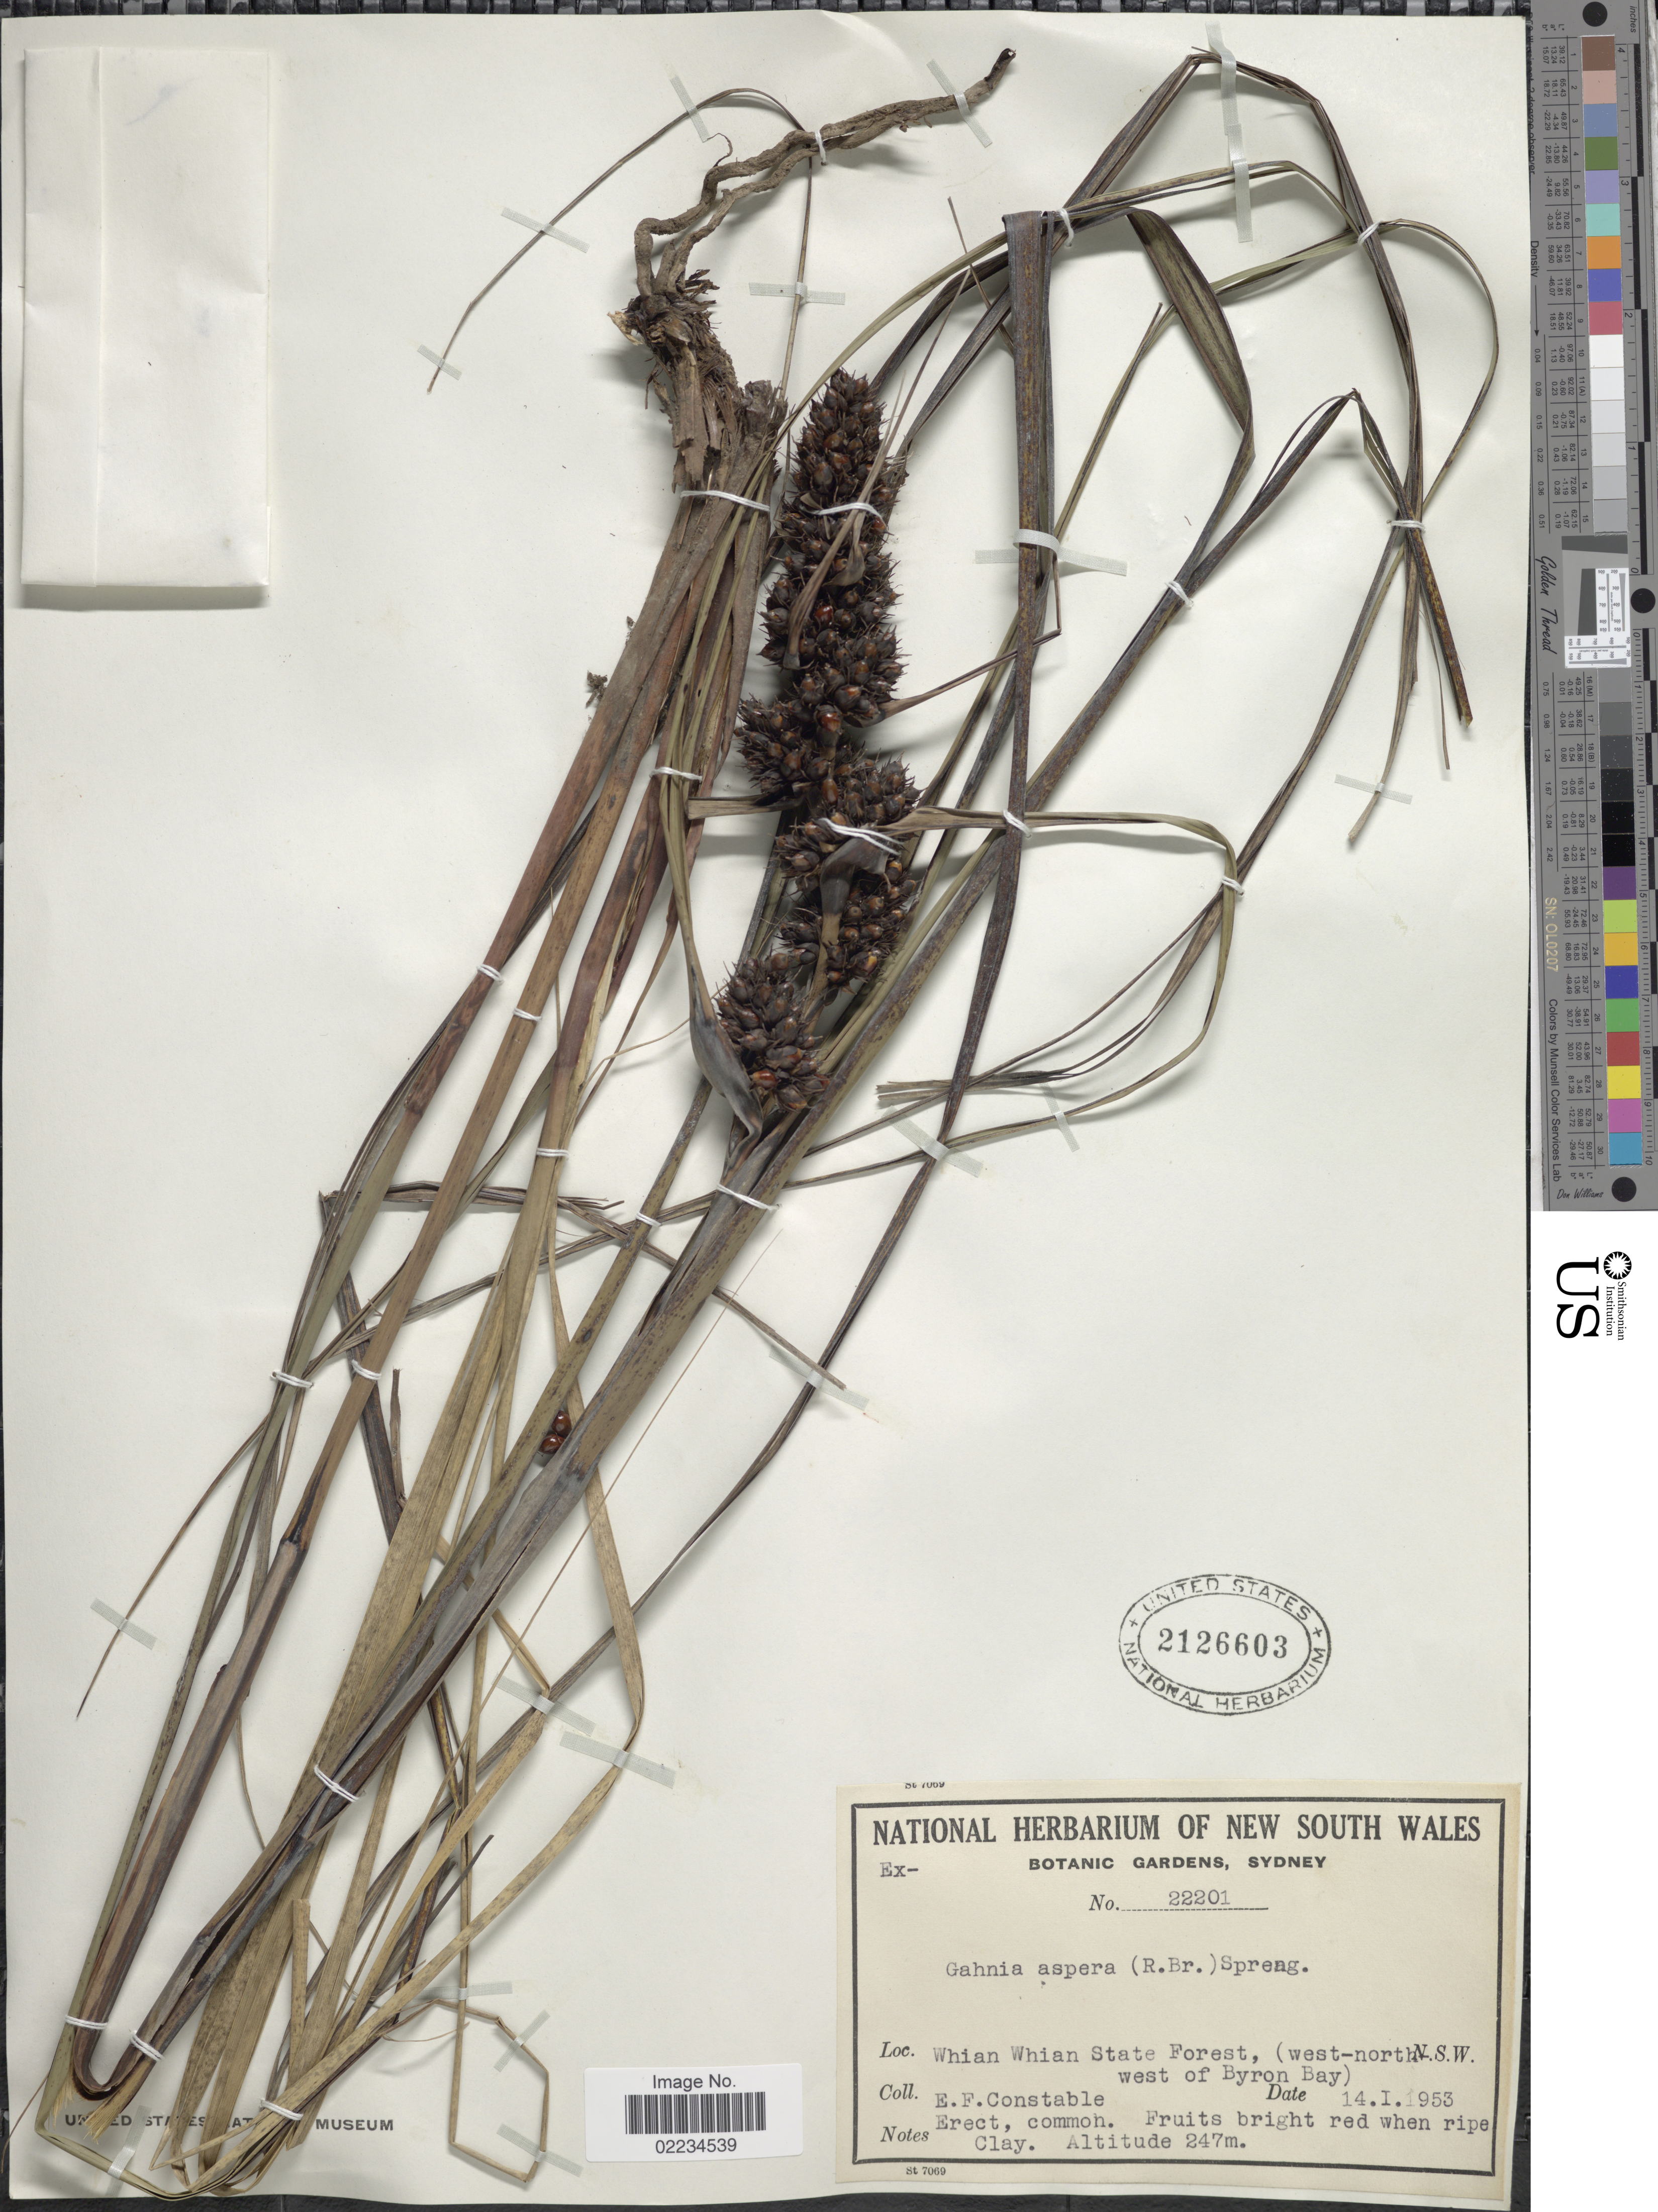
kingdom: Plantae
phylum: Tracheophyta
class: Liliopsida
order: Poales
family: Cyperaceae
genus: Gahnia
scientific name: Gahnia aspera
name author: (R. Br.) Spreng.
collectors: E. F. Constable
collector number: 22201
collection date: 1953-01-14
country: Australia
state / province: New South Wales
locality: Whian Whian State Forest, (west-north-west of Byron Bay)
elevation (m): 247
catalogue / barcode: US 2126603